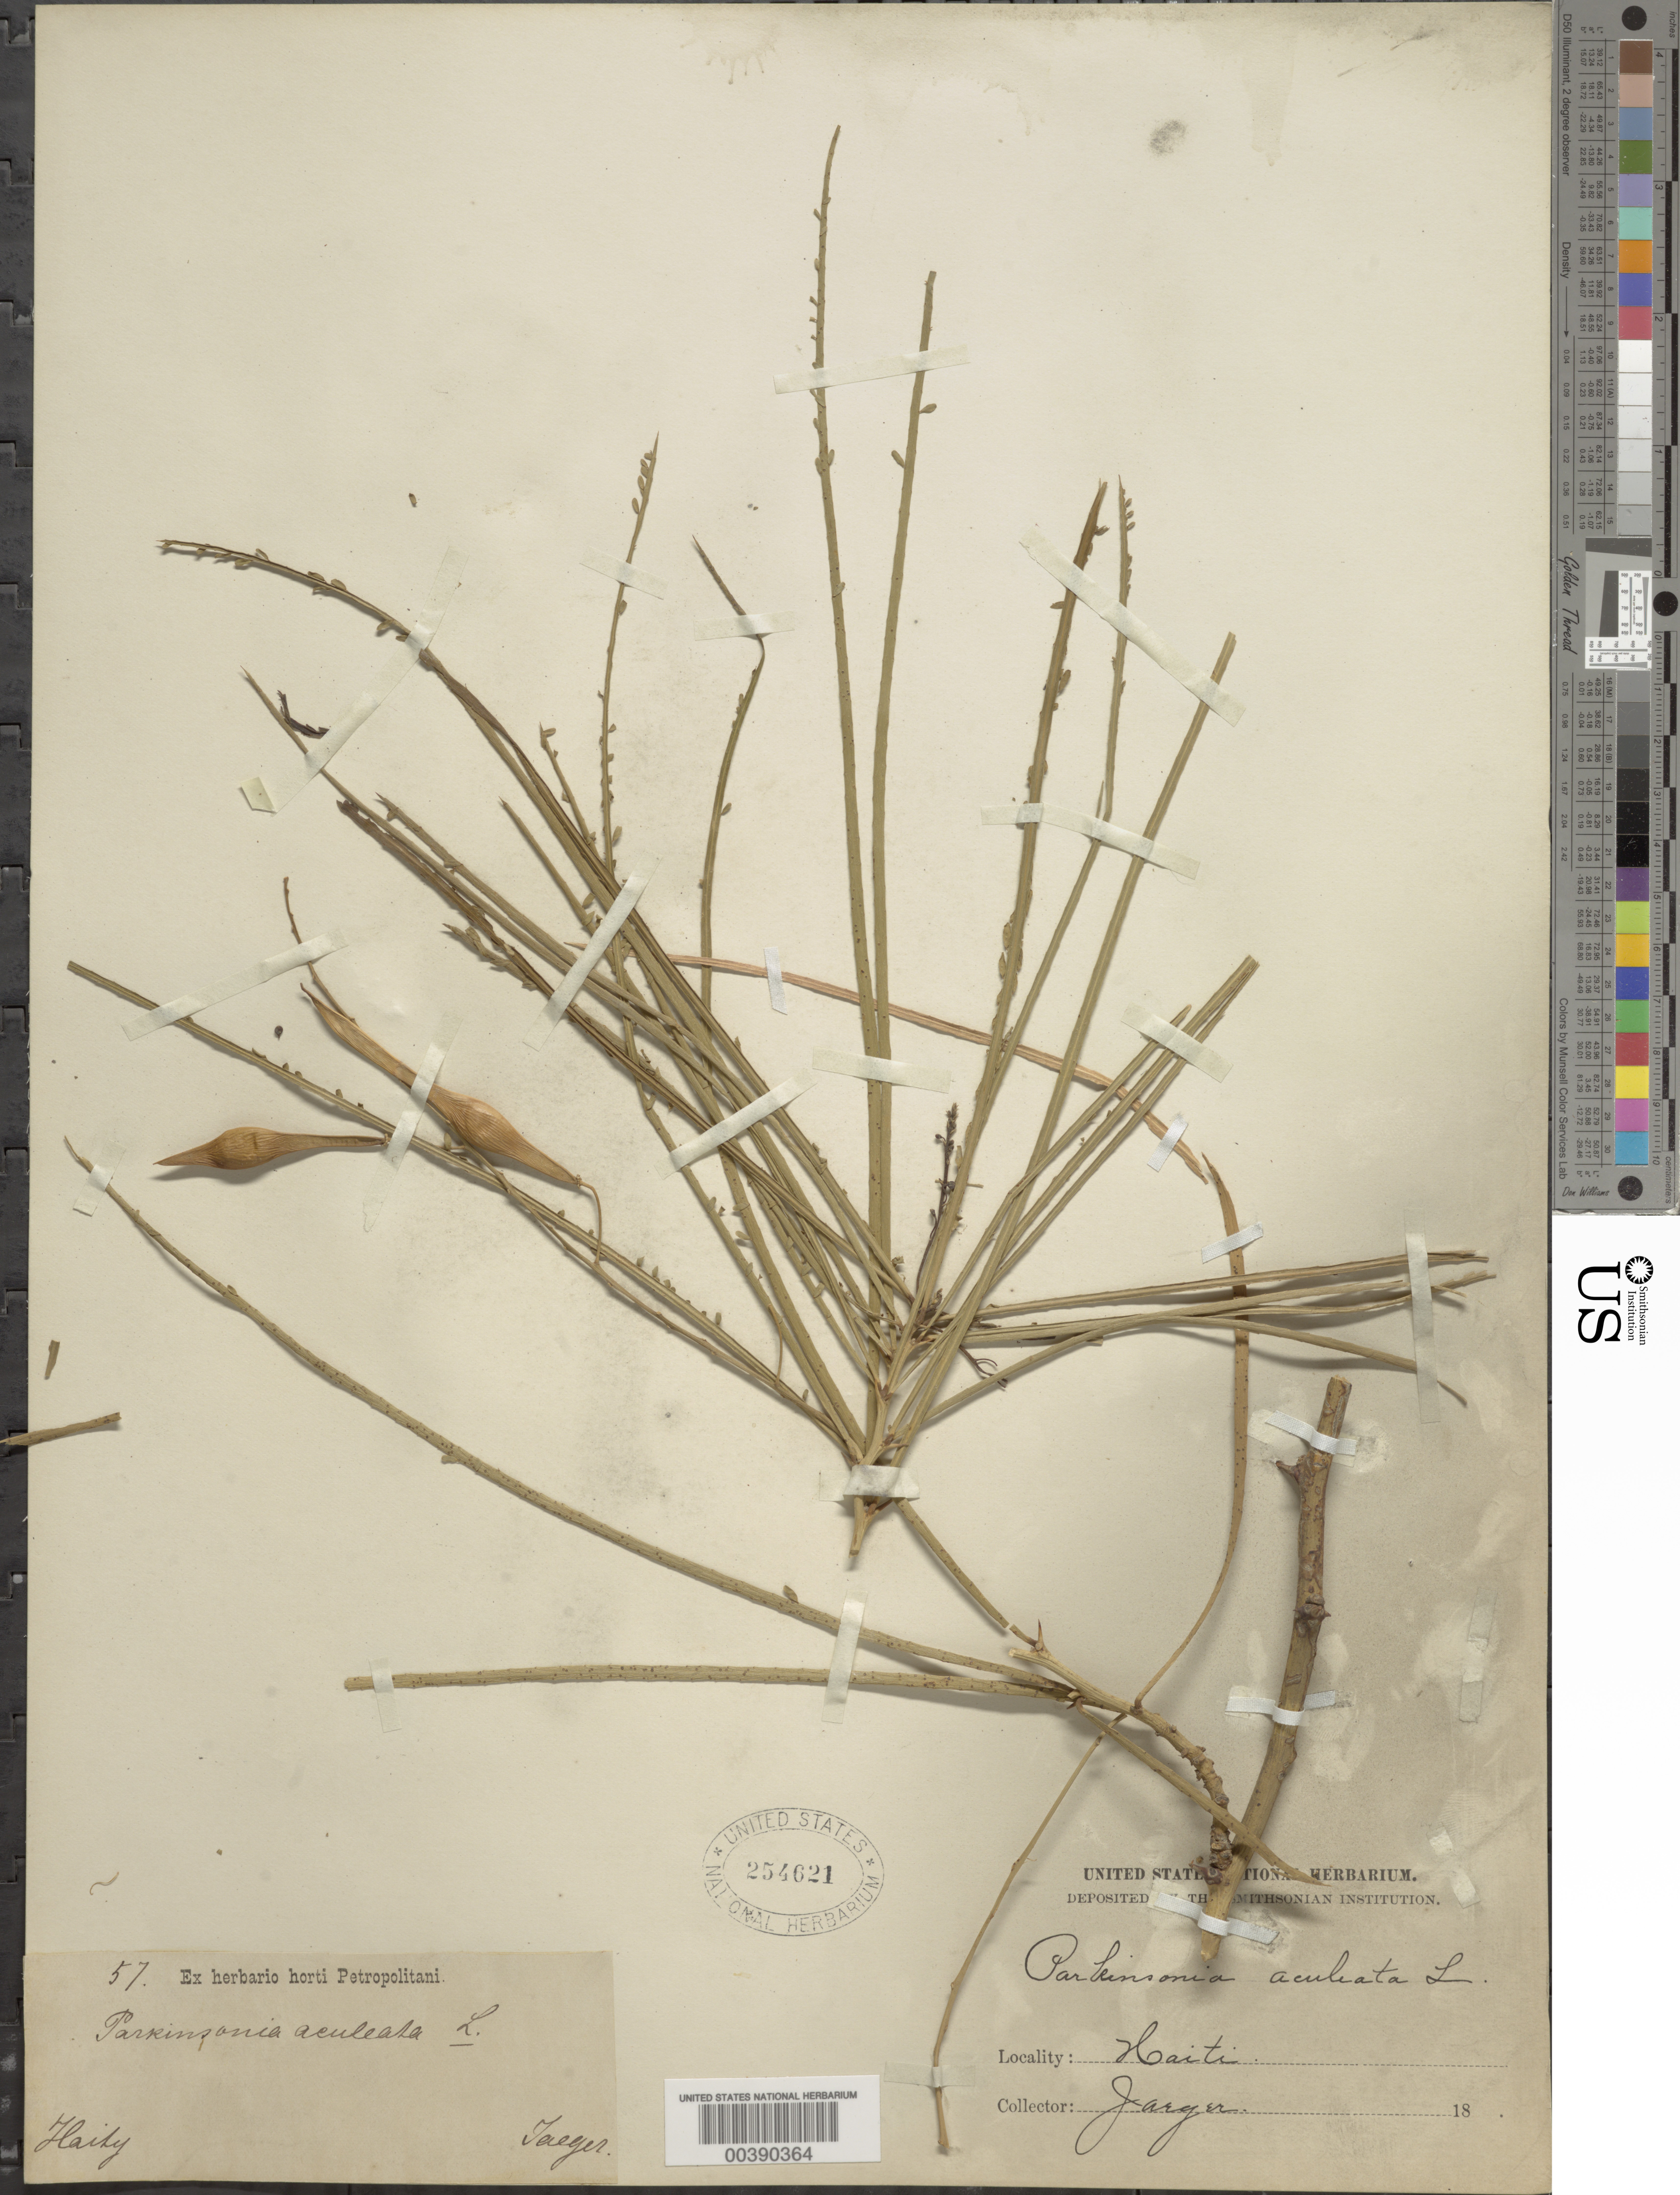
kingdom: Plantae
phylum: Tracheophyta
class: Magnoliopsida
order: Fabales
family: Fabaceae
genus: Parkinsonia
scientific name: Parkinsonia aculeata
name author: L.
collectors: H. Jaeger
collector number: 57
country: Haiti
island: Hispaniola Island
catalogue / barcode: US 254621